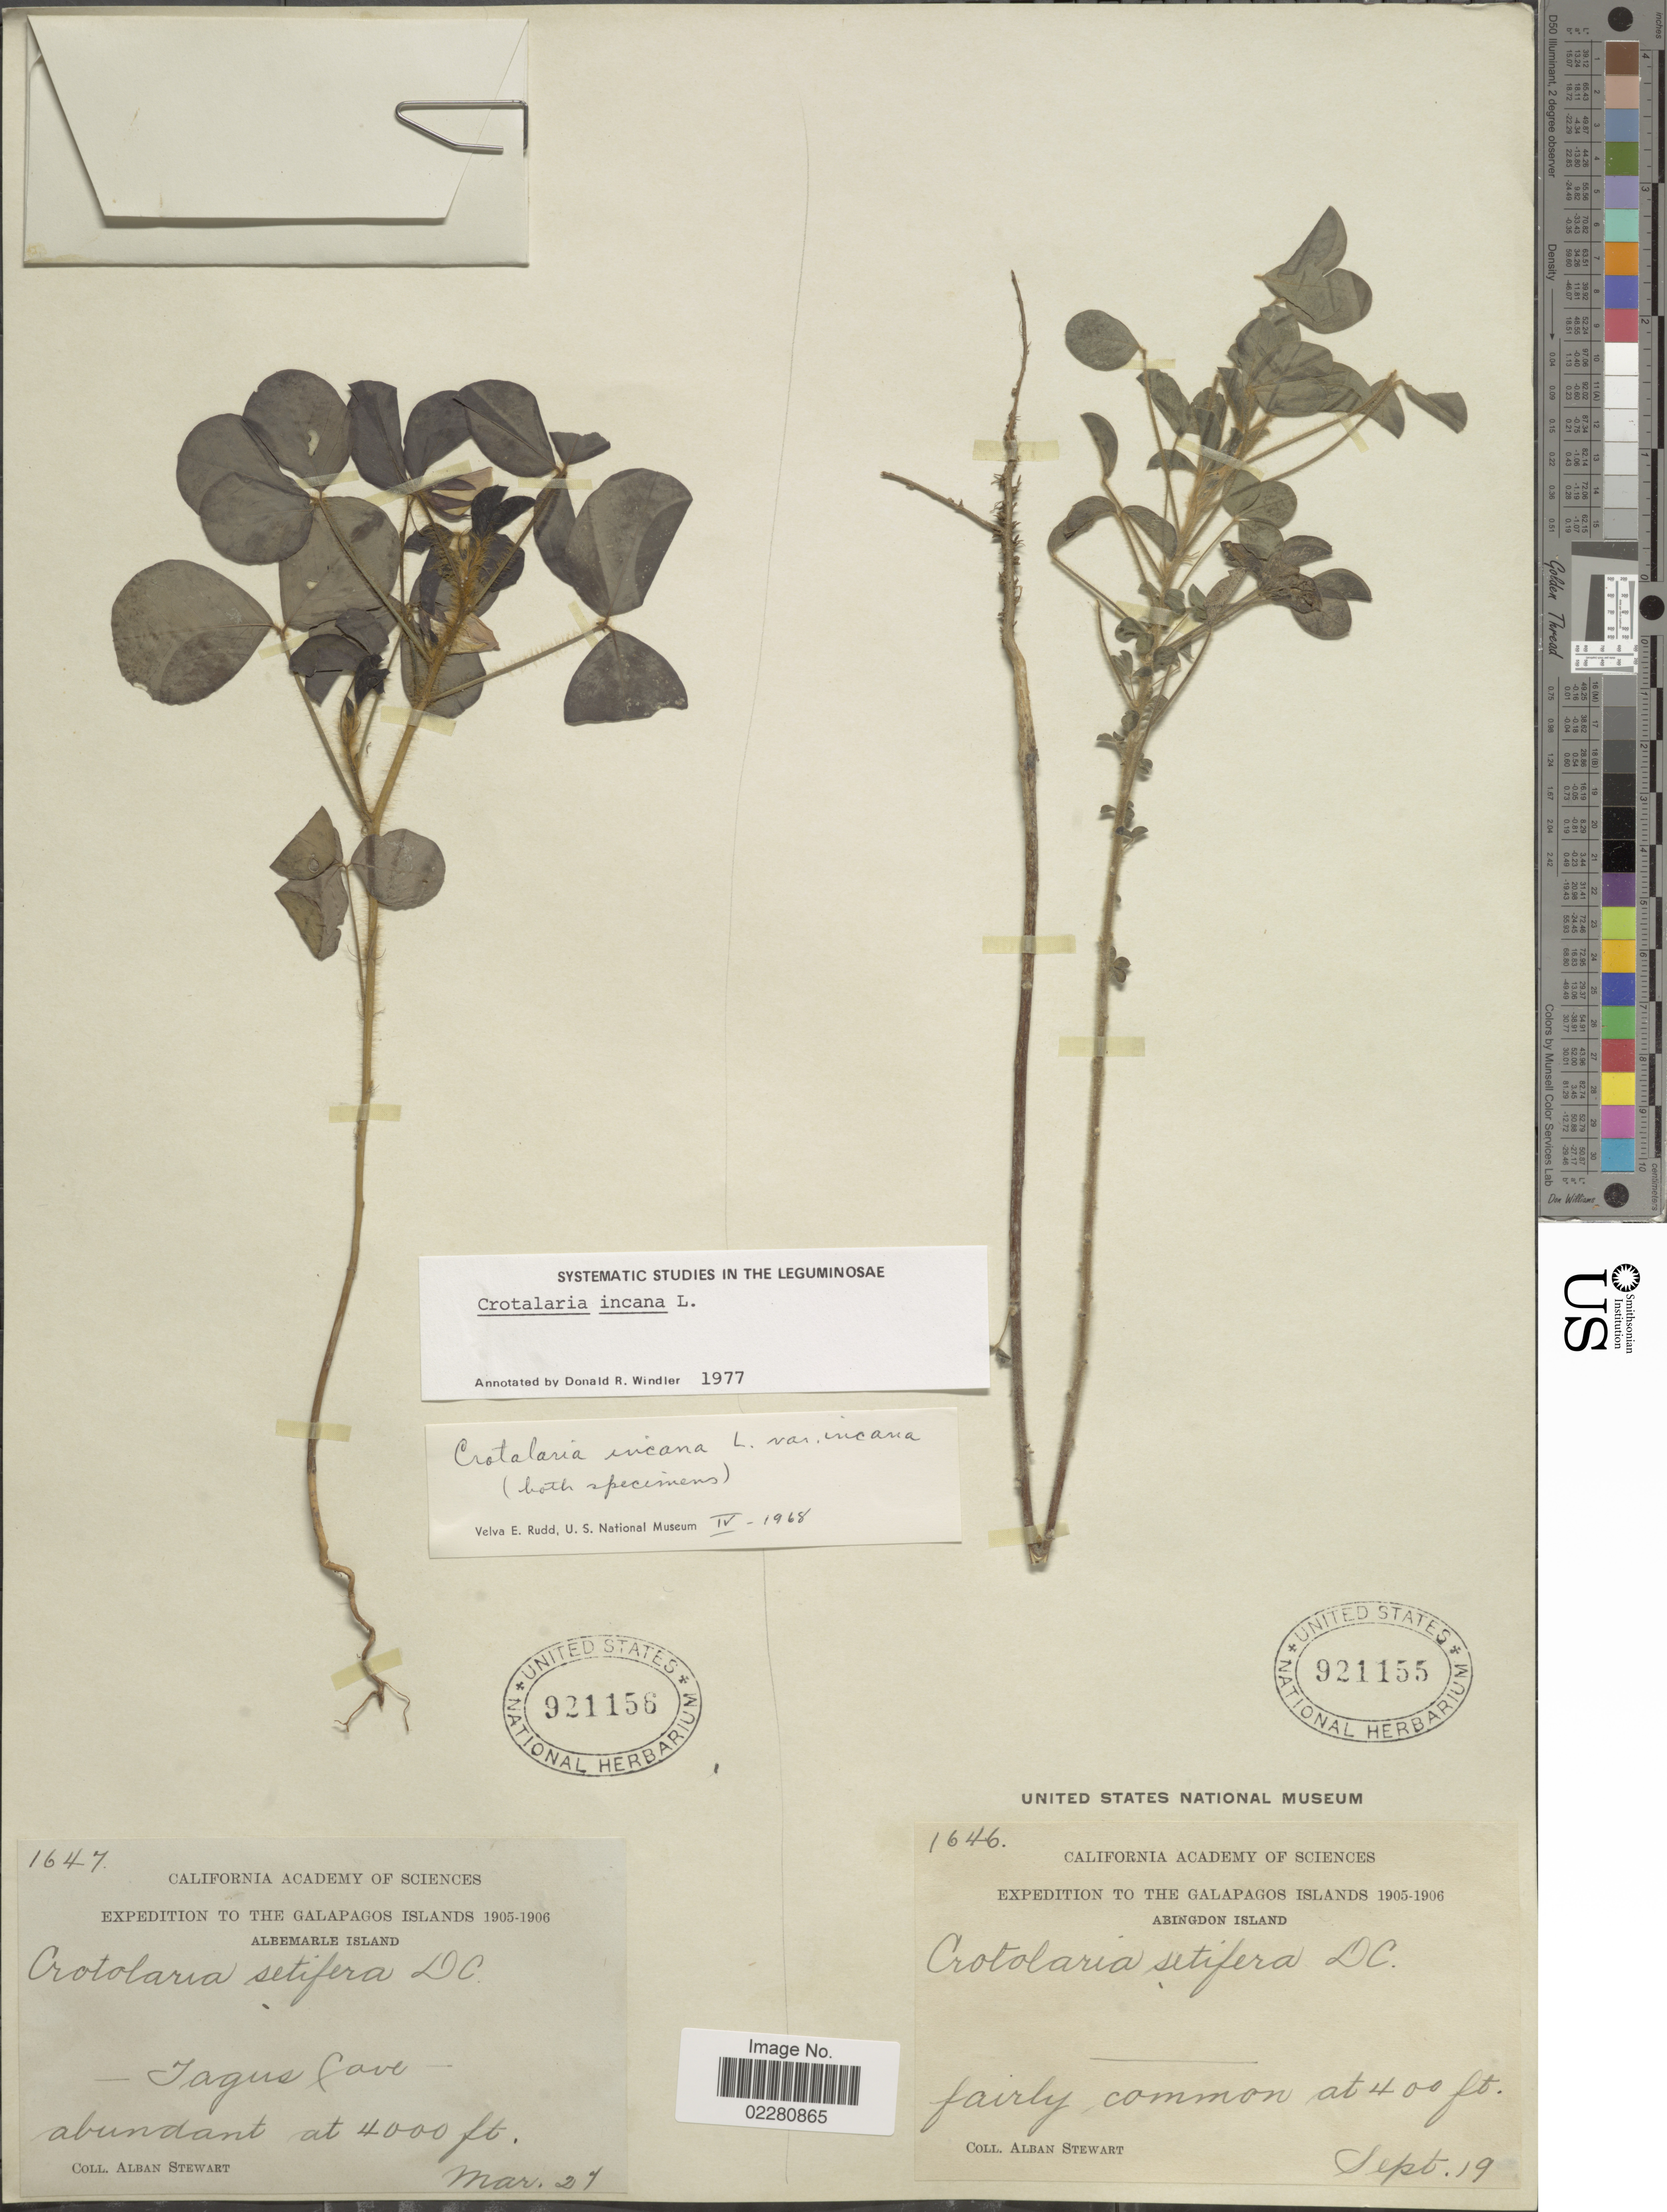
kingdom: Plantae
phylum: Tracheophyta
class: Magnoliopsida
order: Fabales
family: Fabaceae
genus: Crotalaria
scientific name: Crotalaria incana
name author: L.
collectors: A. Stewart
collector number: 1647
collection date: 1905-03-27/1906-03-27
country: Ecuador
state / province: Colón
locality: Galapagos Islands. Aleemarle Island. Taguas Cave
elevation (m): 1219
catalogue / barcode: US 921156-2